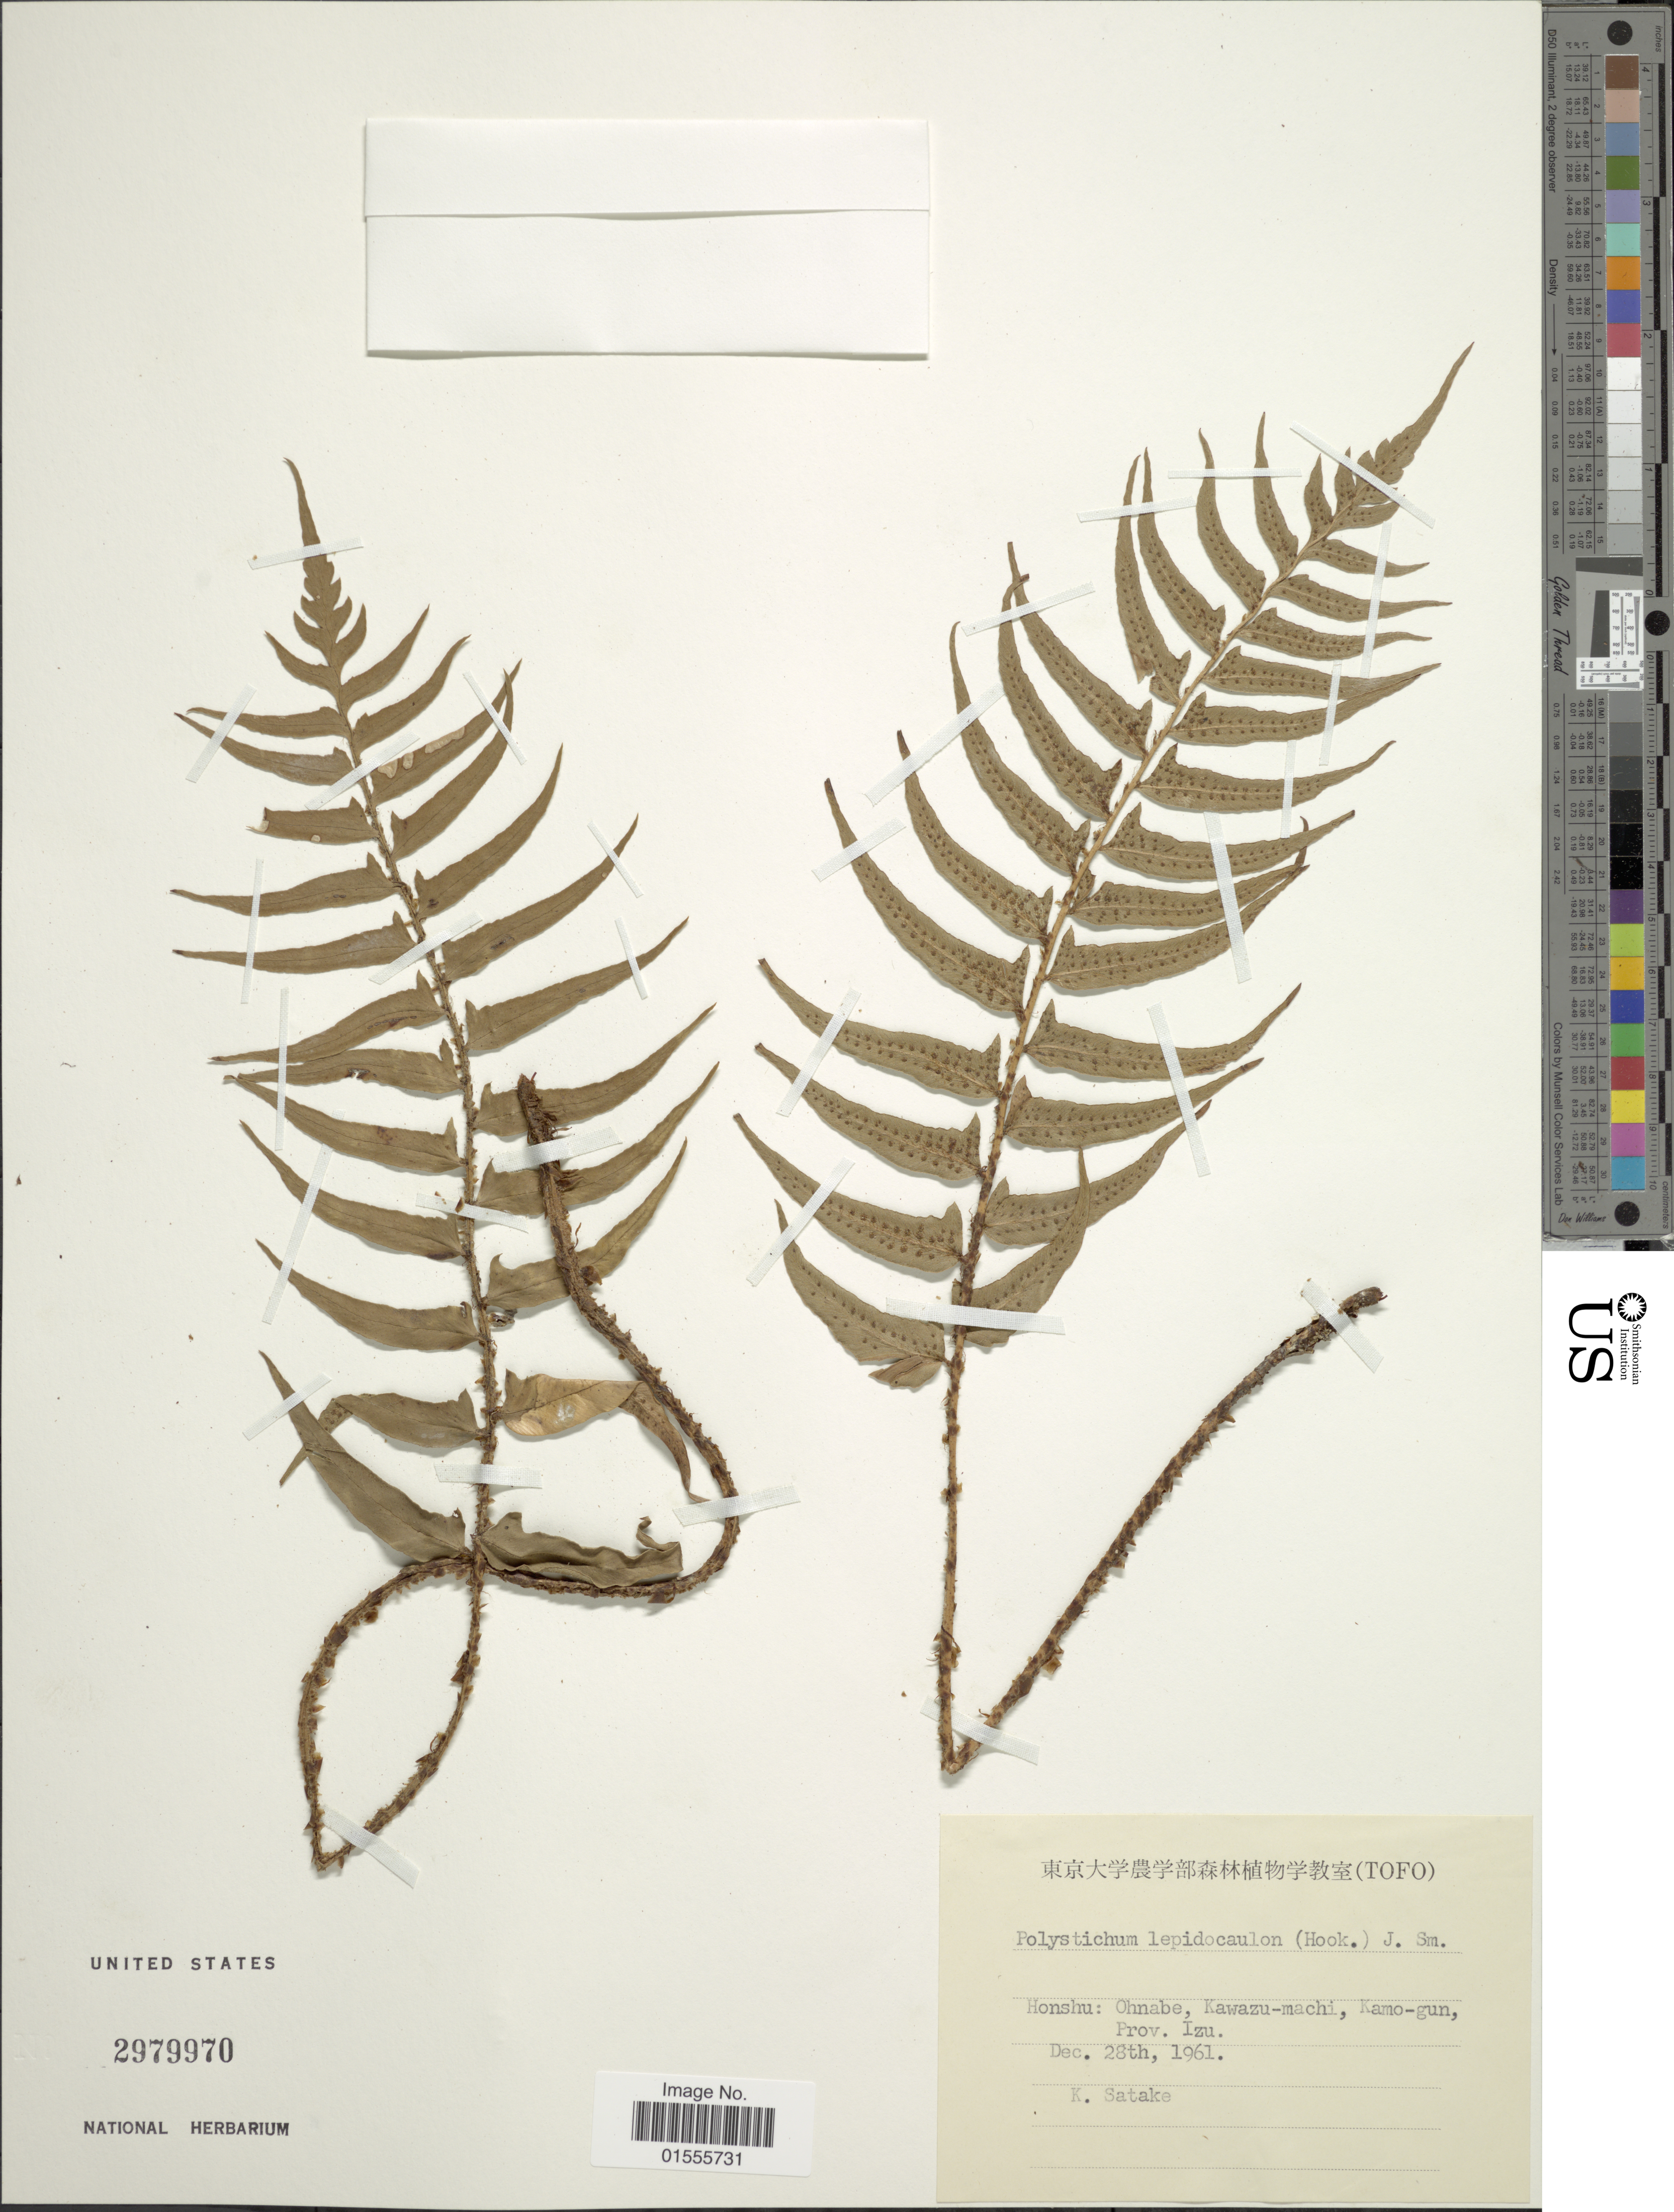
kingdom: Plantae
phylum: Tracheophyta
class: Polypodiopsida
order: Polypodiales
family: Dryopteridaceae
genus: Cyrtomidictyum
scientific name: Cyrtomidictyum lepidocaulon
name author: (Hook.) Ching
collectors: K. Satake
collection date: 1961-12-28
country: Japan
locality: Honshu: Ohnabe, Kawazu-machi, Kamo-gun, prov. Izu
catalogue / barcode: US 2979970